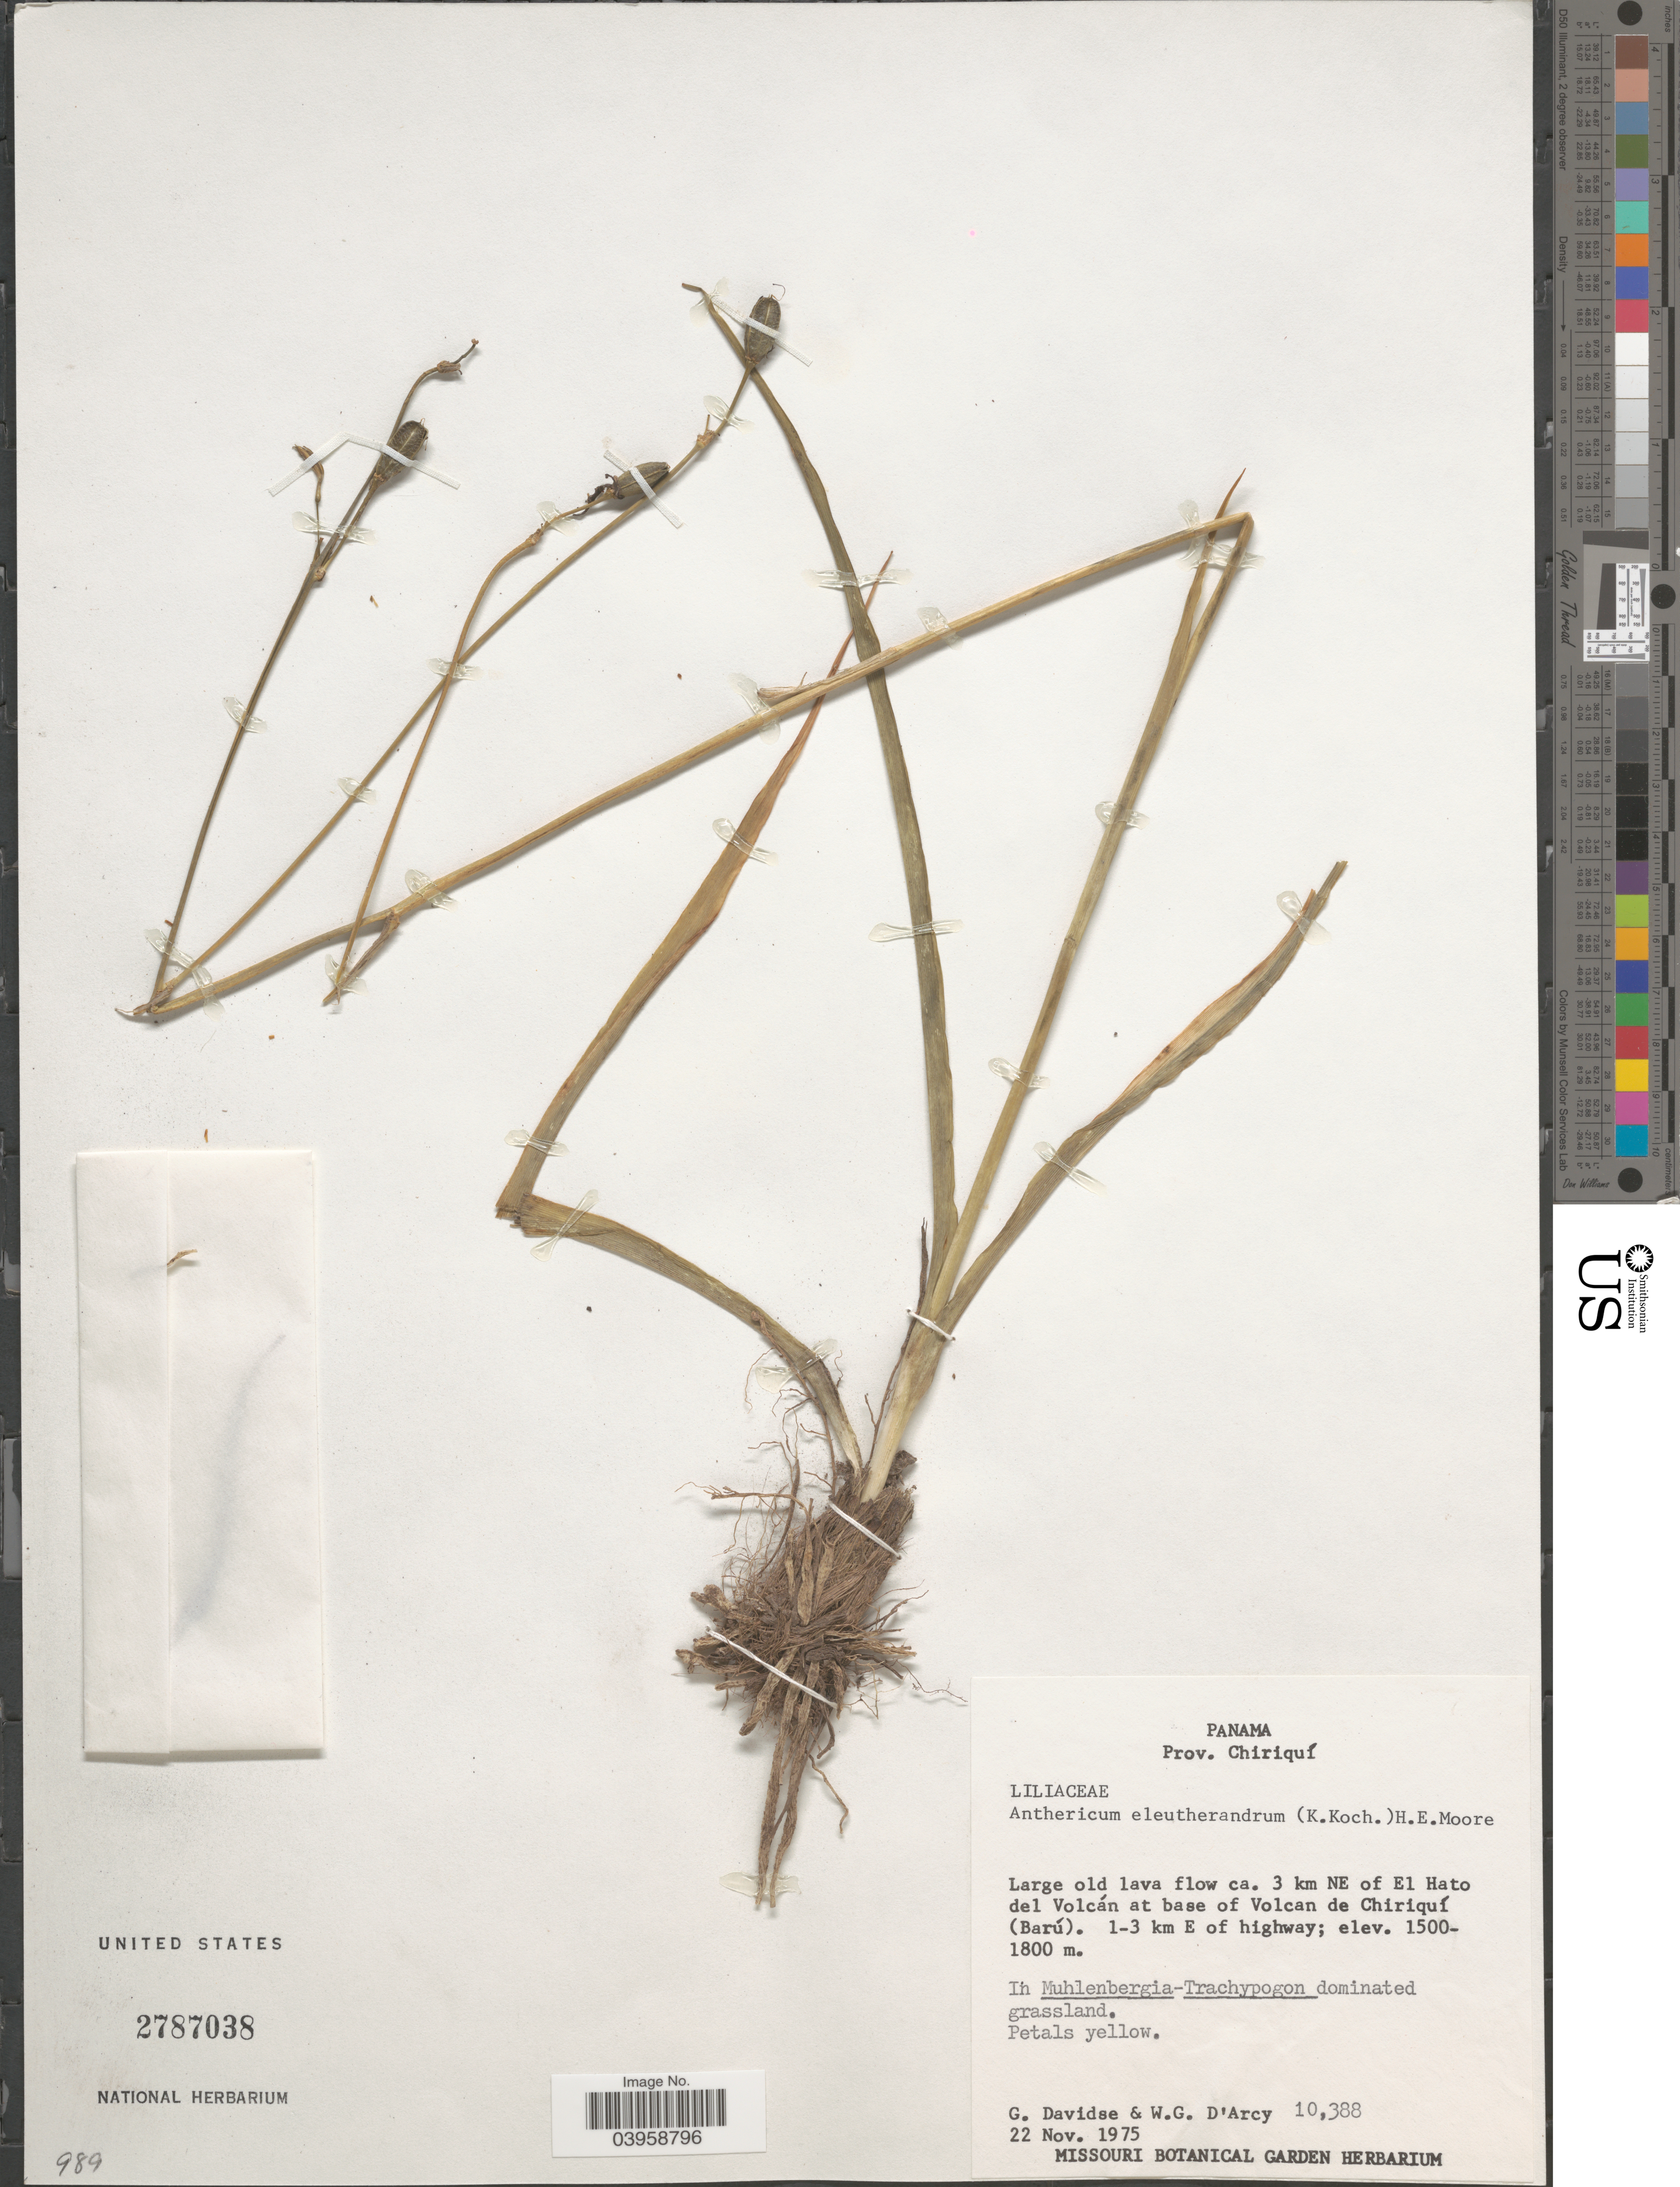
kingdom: Plantae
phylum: Tracheophyta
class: Liliopsida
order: Asparagales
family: Asparagaceae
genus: Anthericum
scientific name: Anthericum eleutherandrum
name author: (K. Koch) H.E. Moore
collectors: G. Davidse & W. G. D'Arcy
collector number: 10388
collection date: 1975-11-22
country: Panama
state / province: Chiriqui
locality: Large old lava flow ca. 3 km NE of El Hato del Volcán at base of Volcan de Chiriquí (Barú). 1-3 km E of highway.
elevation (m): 1500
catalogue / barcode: US 2787038